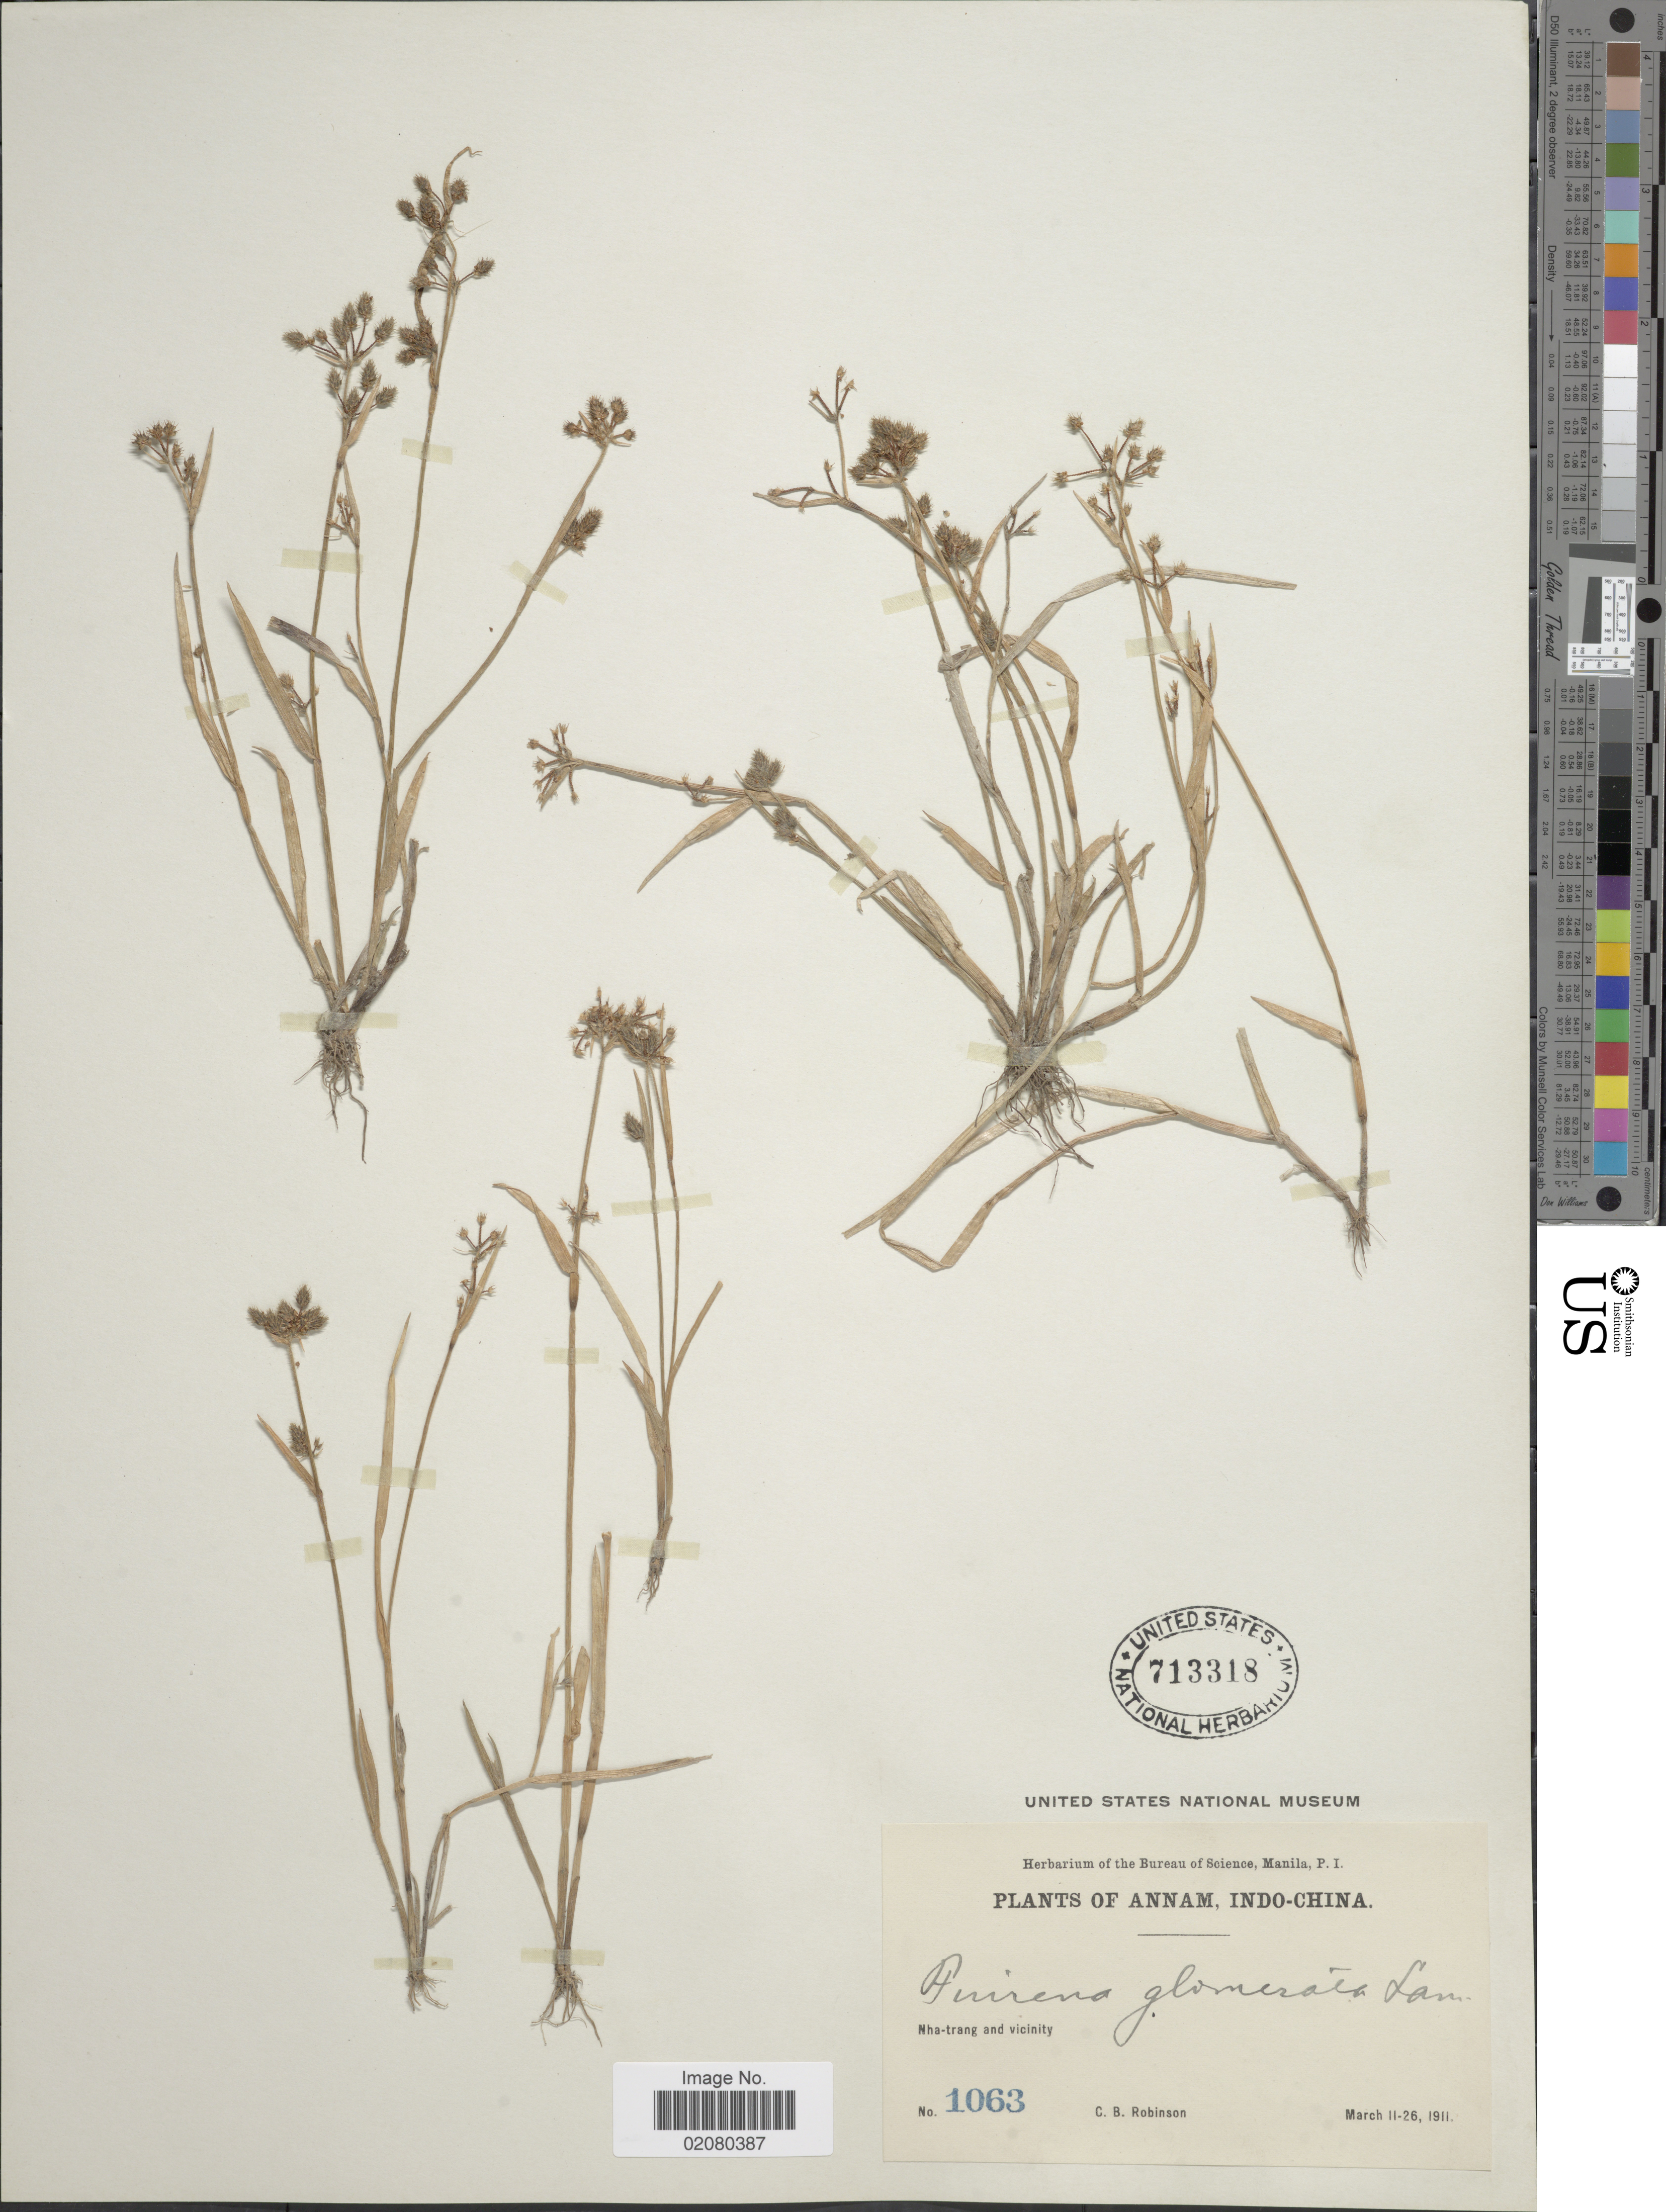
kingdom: Plantae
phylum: Tracheophyta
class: Liliopsida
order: Poales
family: Cyperaceae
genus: Fuirena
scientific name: Fuirena ciliaris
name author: (L.) Roxb.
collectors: C. Robinson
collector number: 1063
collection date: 1911-03-11/1911-03-26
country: Vietnam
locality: Annam, Nha-trang and vicinity.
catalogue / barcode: US 713318